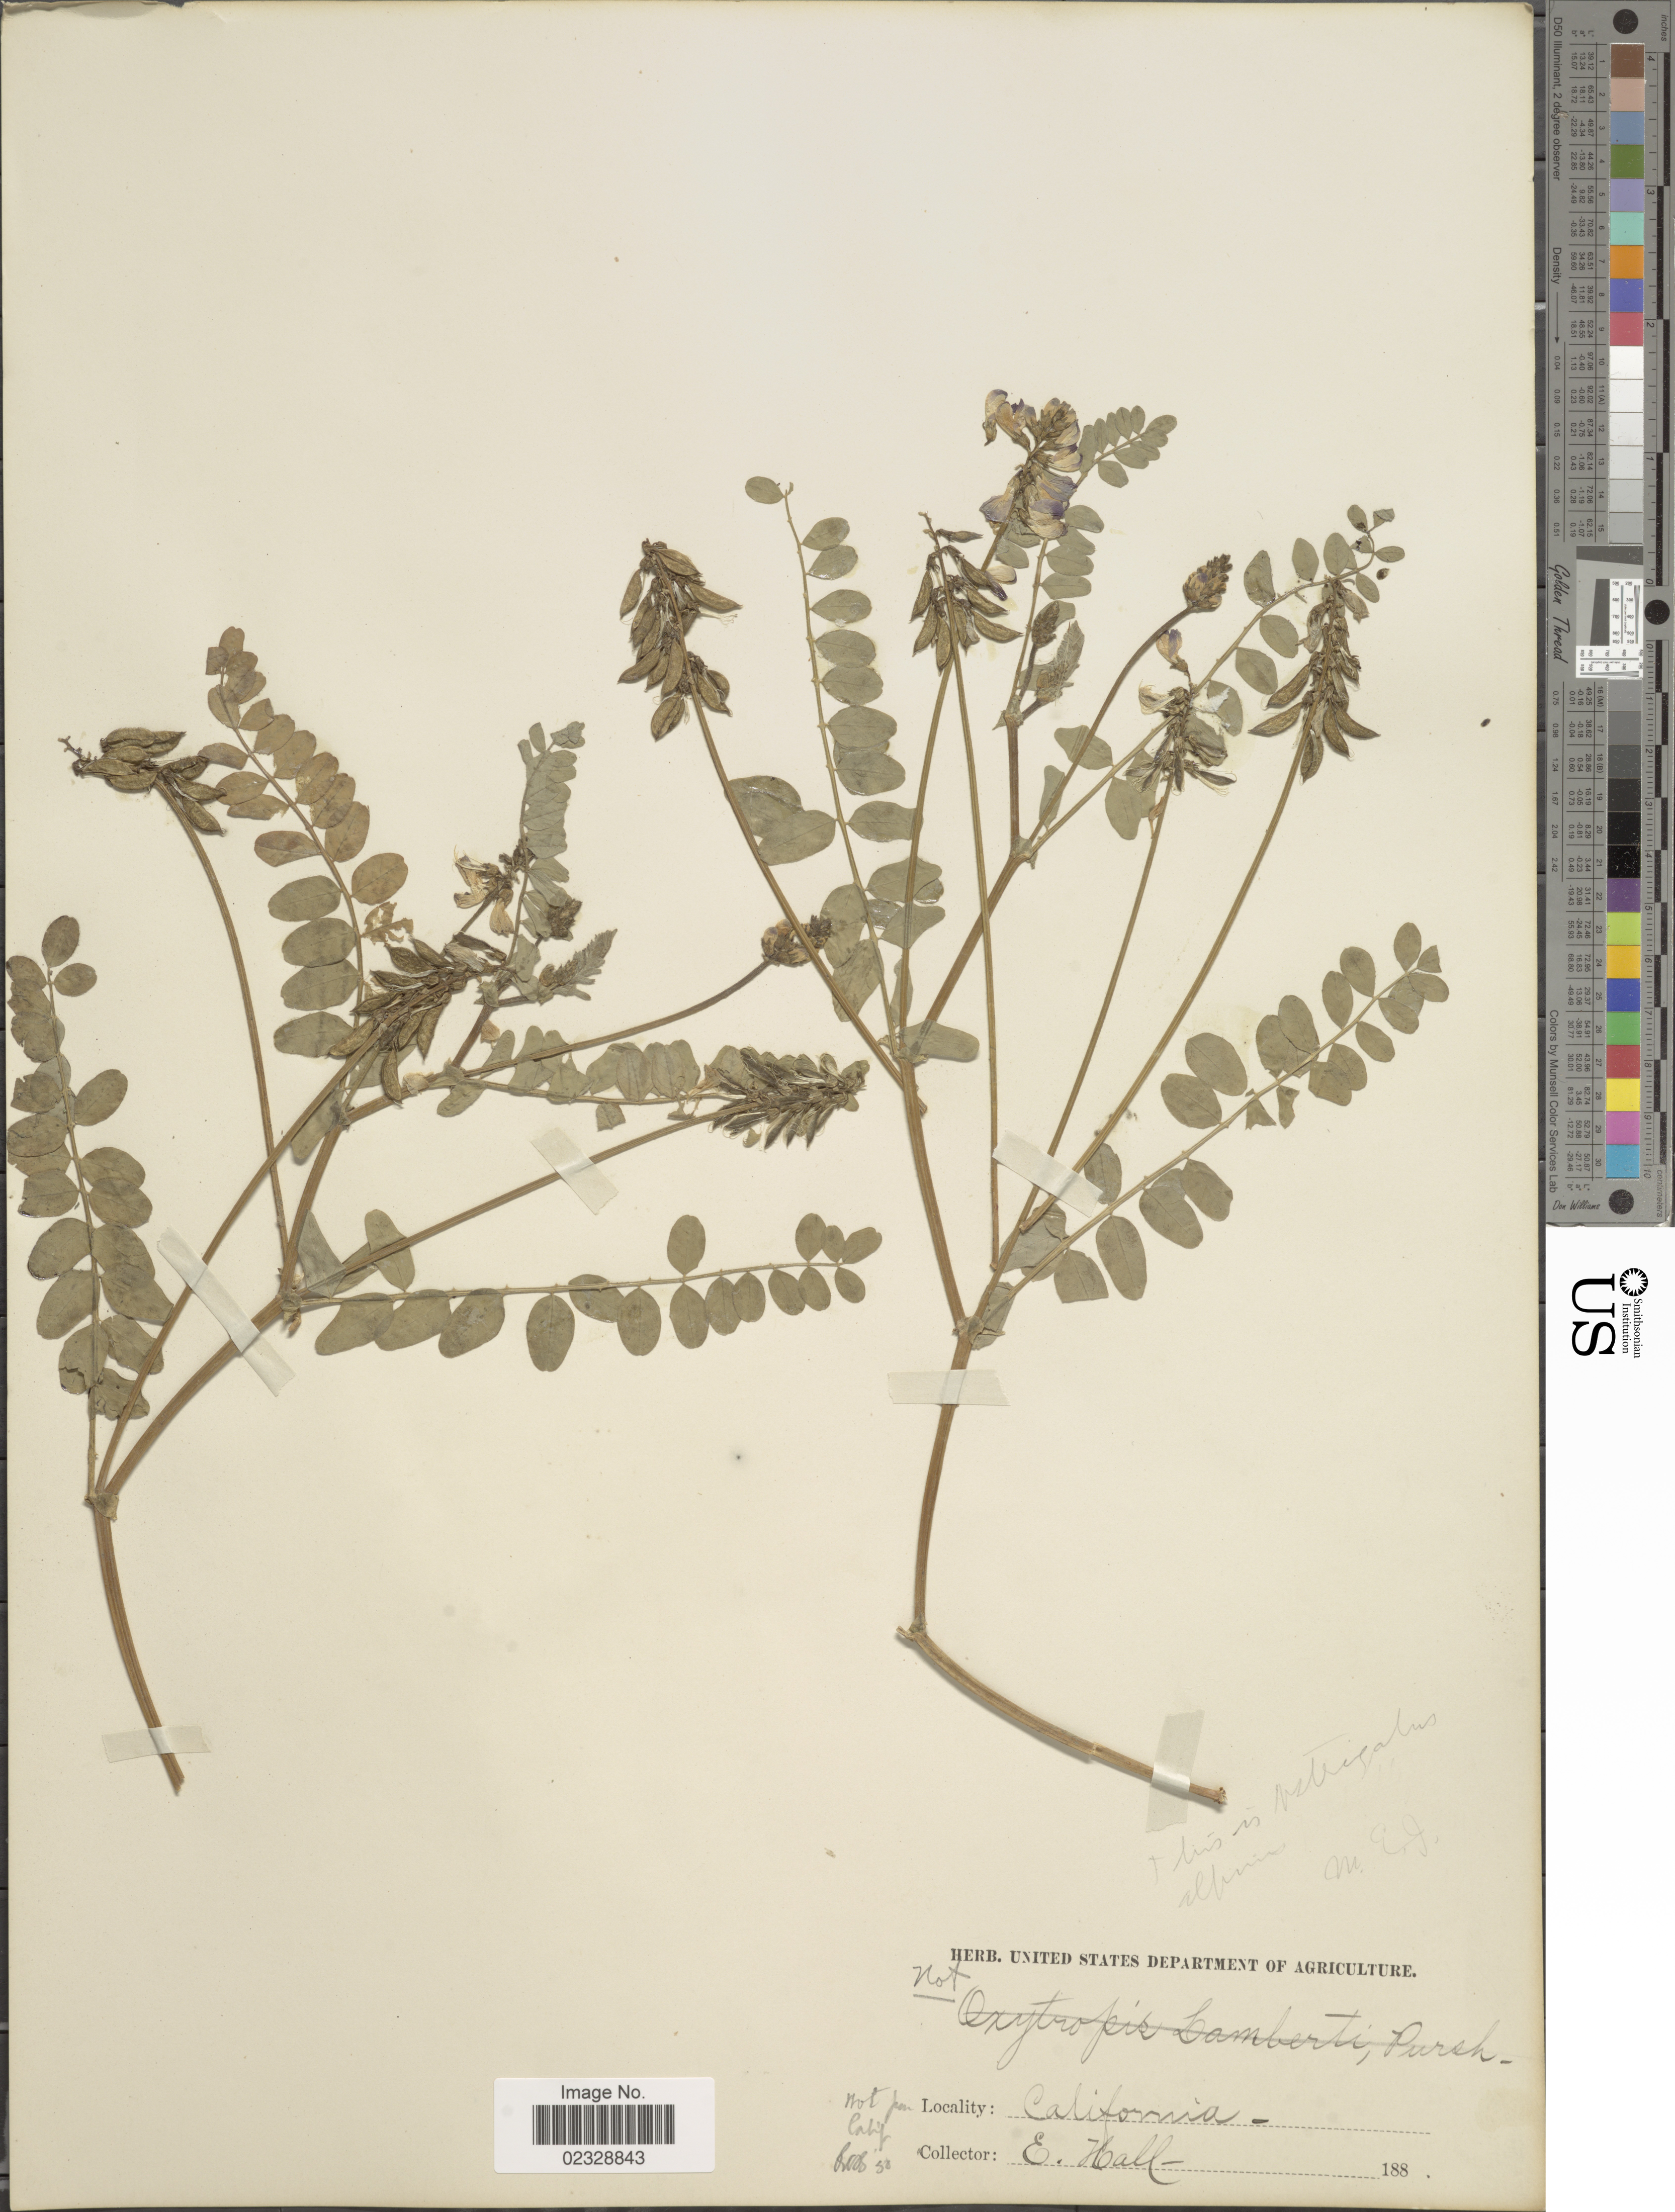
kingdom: Plantae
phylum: Tracheophyta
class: Magnoliopsida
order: Fabales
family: Fabaceae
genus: Astragalus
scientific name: Astragalus alpinus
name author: L.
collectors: E. Hall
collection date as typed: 188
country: United States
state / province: California